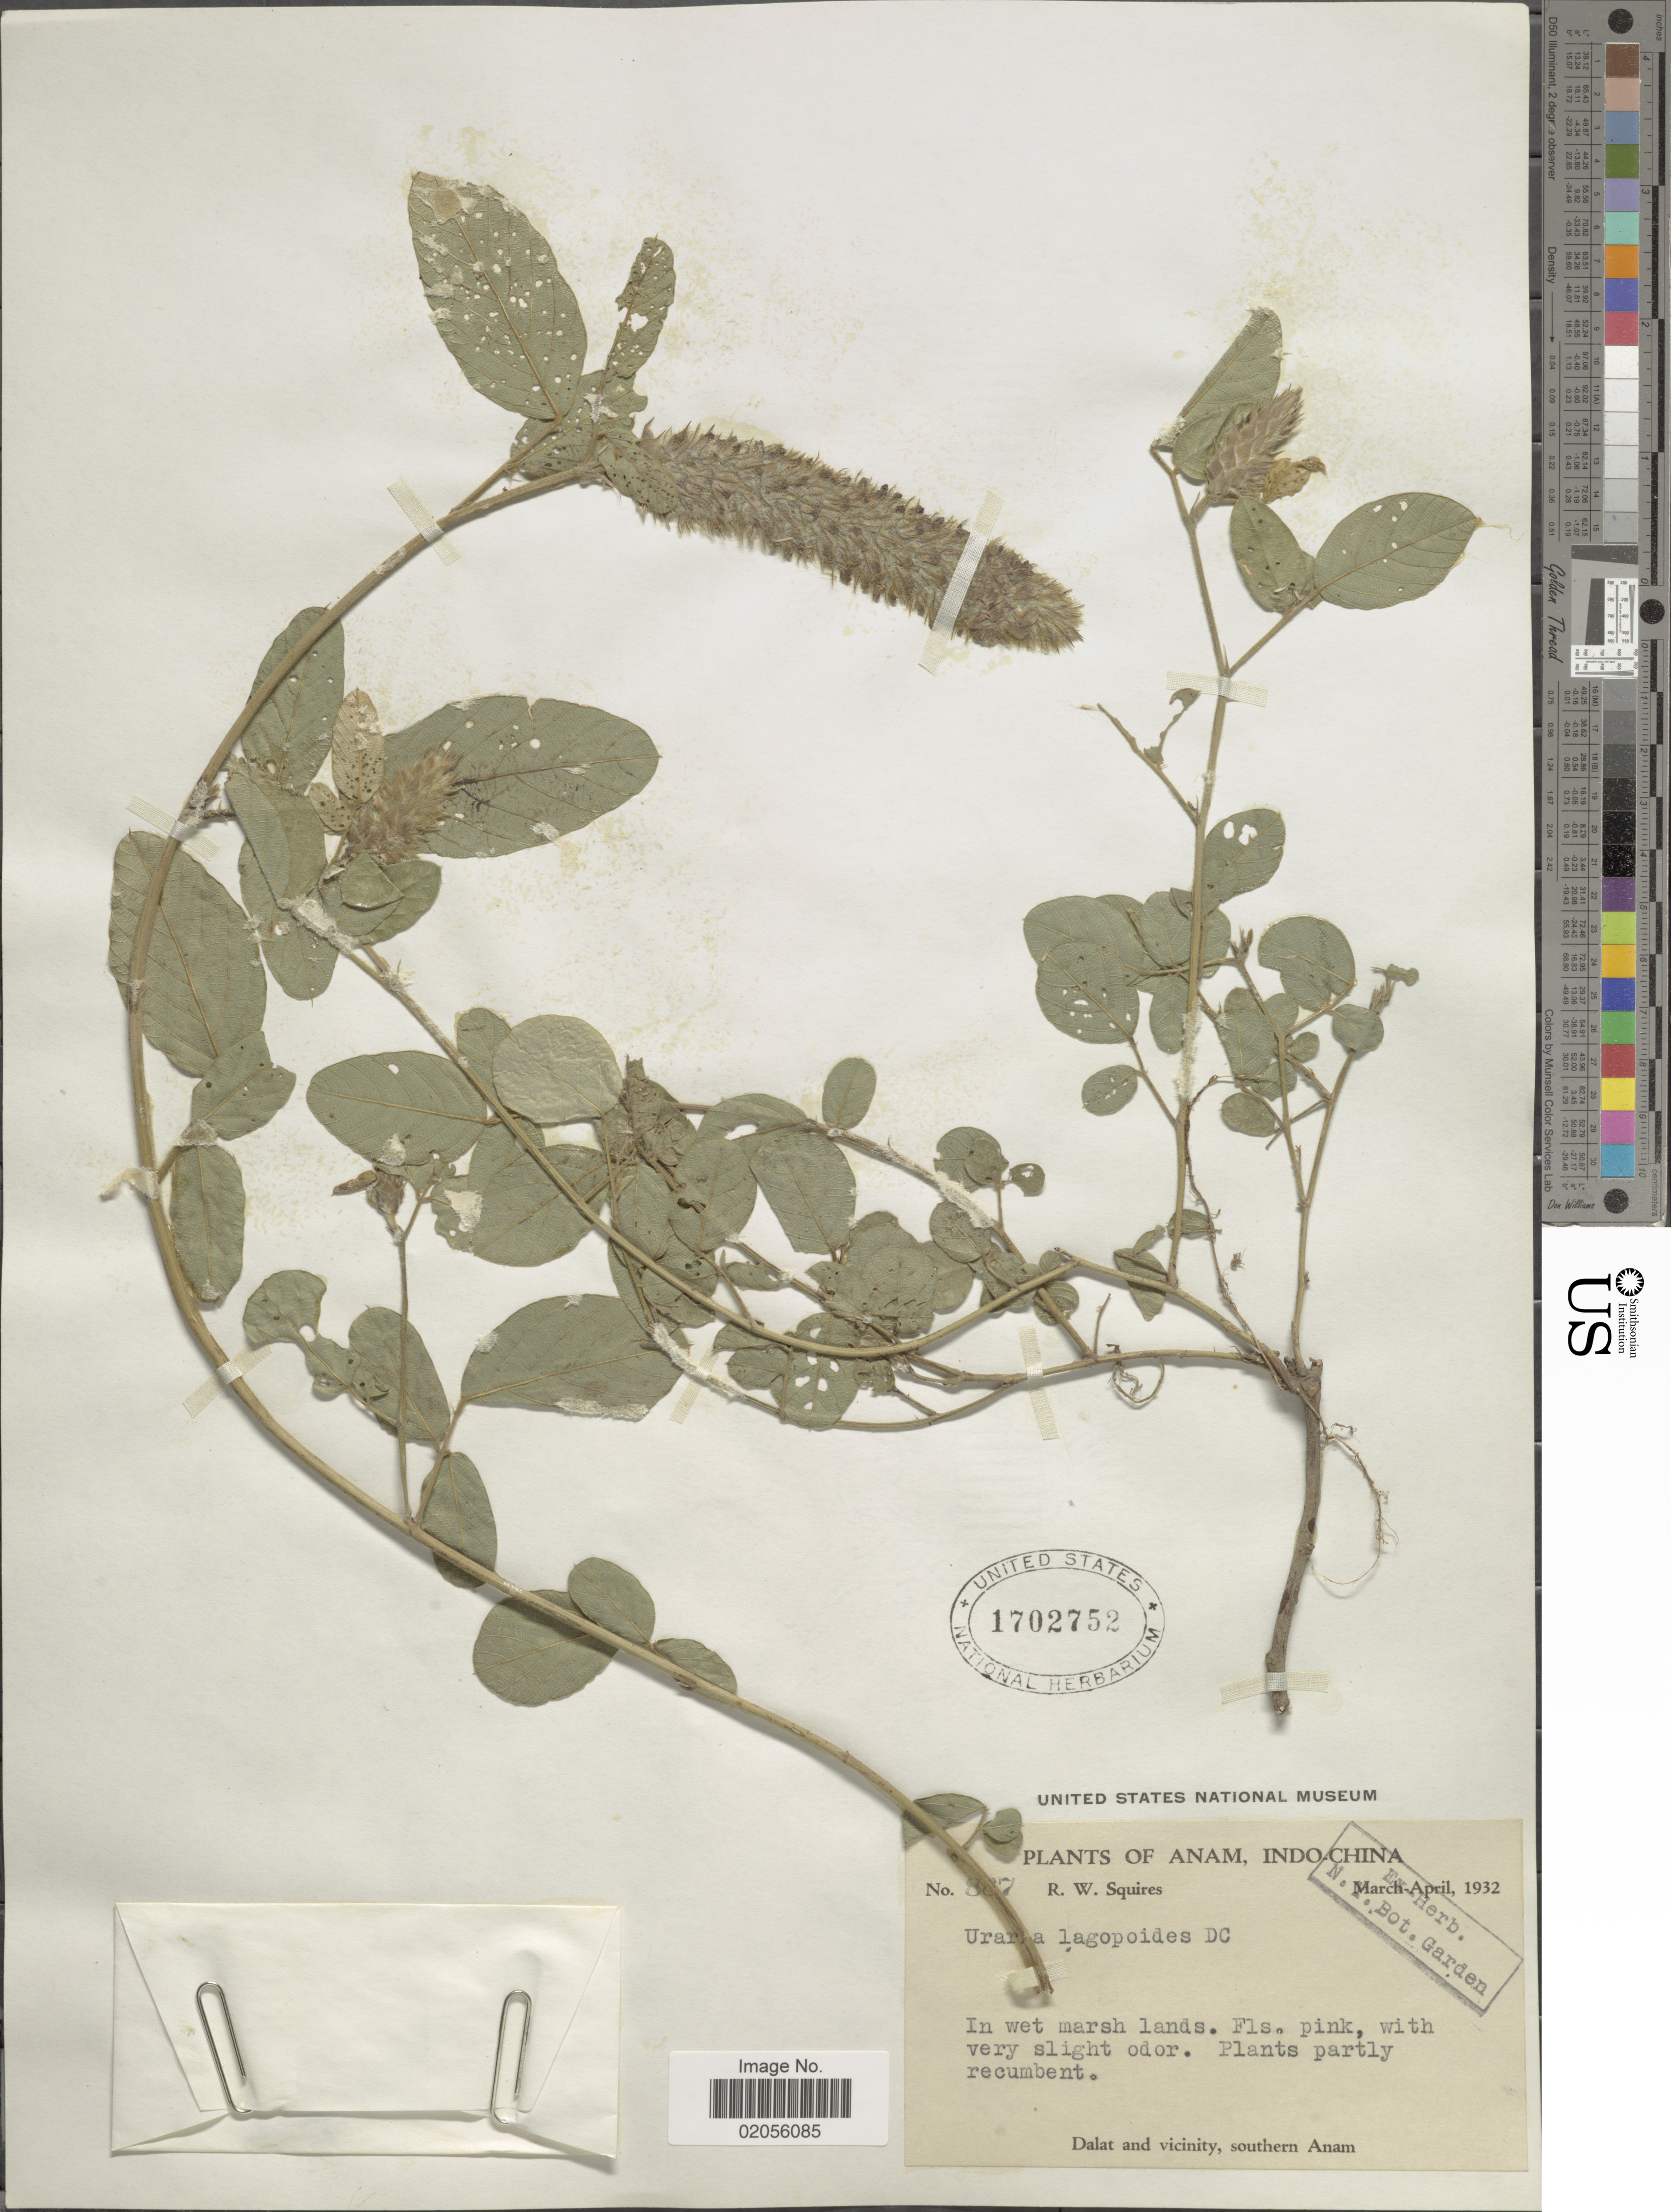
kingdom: Plantae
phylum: Tracheophyta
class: Magnoliopsida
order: Fabales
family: Fabaceae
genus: Uraria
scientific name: Uraria lagopodioides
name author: (L.) Desv. ex DC.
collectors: R. Squires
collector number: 8!7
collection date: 1932-03/1932-04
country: Vietnam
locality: Dalat and vicinity, southern Anam, Indo-China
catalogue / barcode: US 1702752